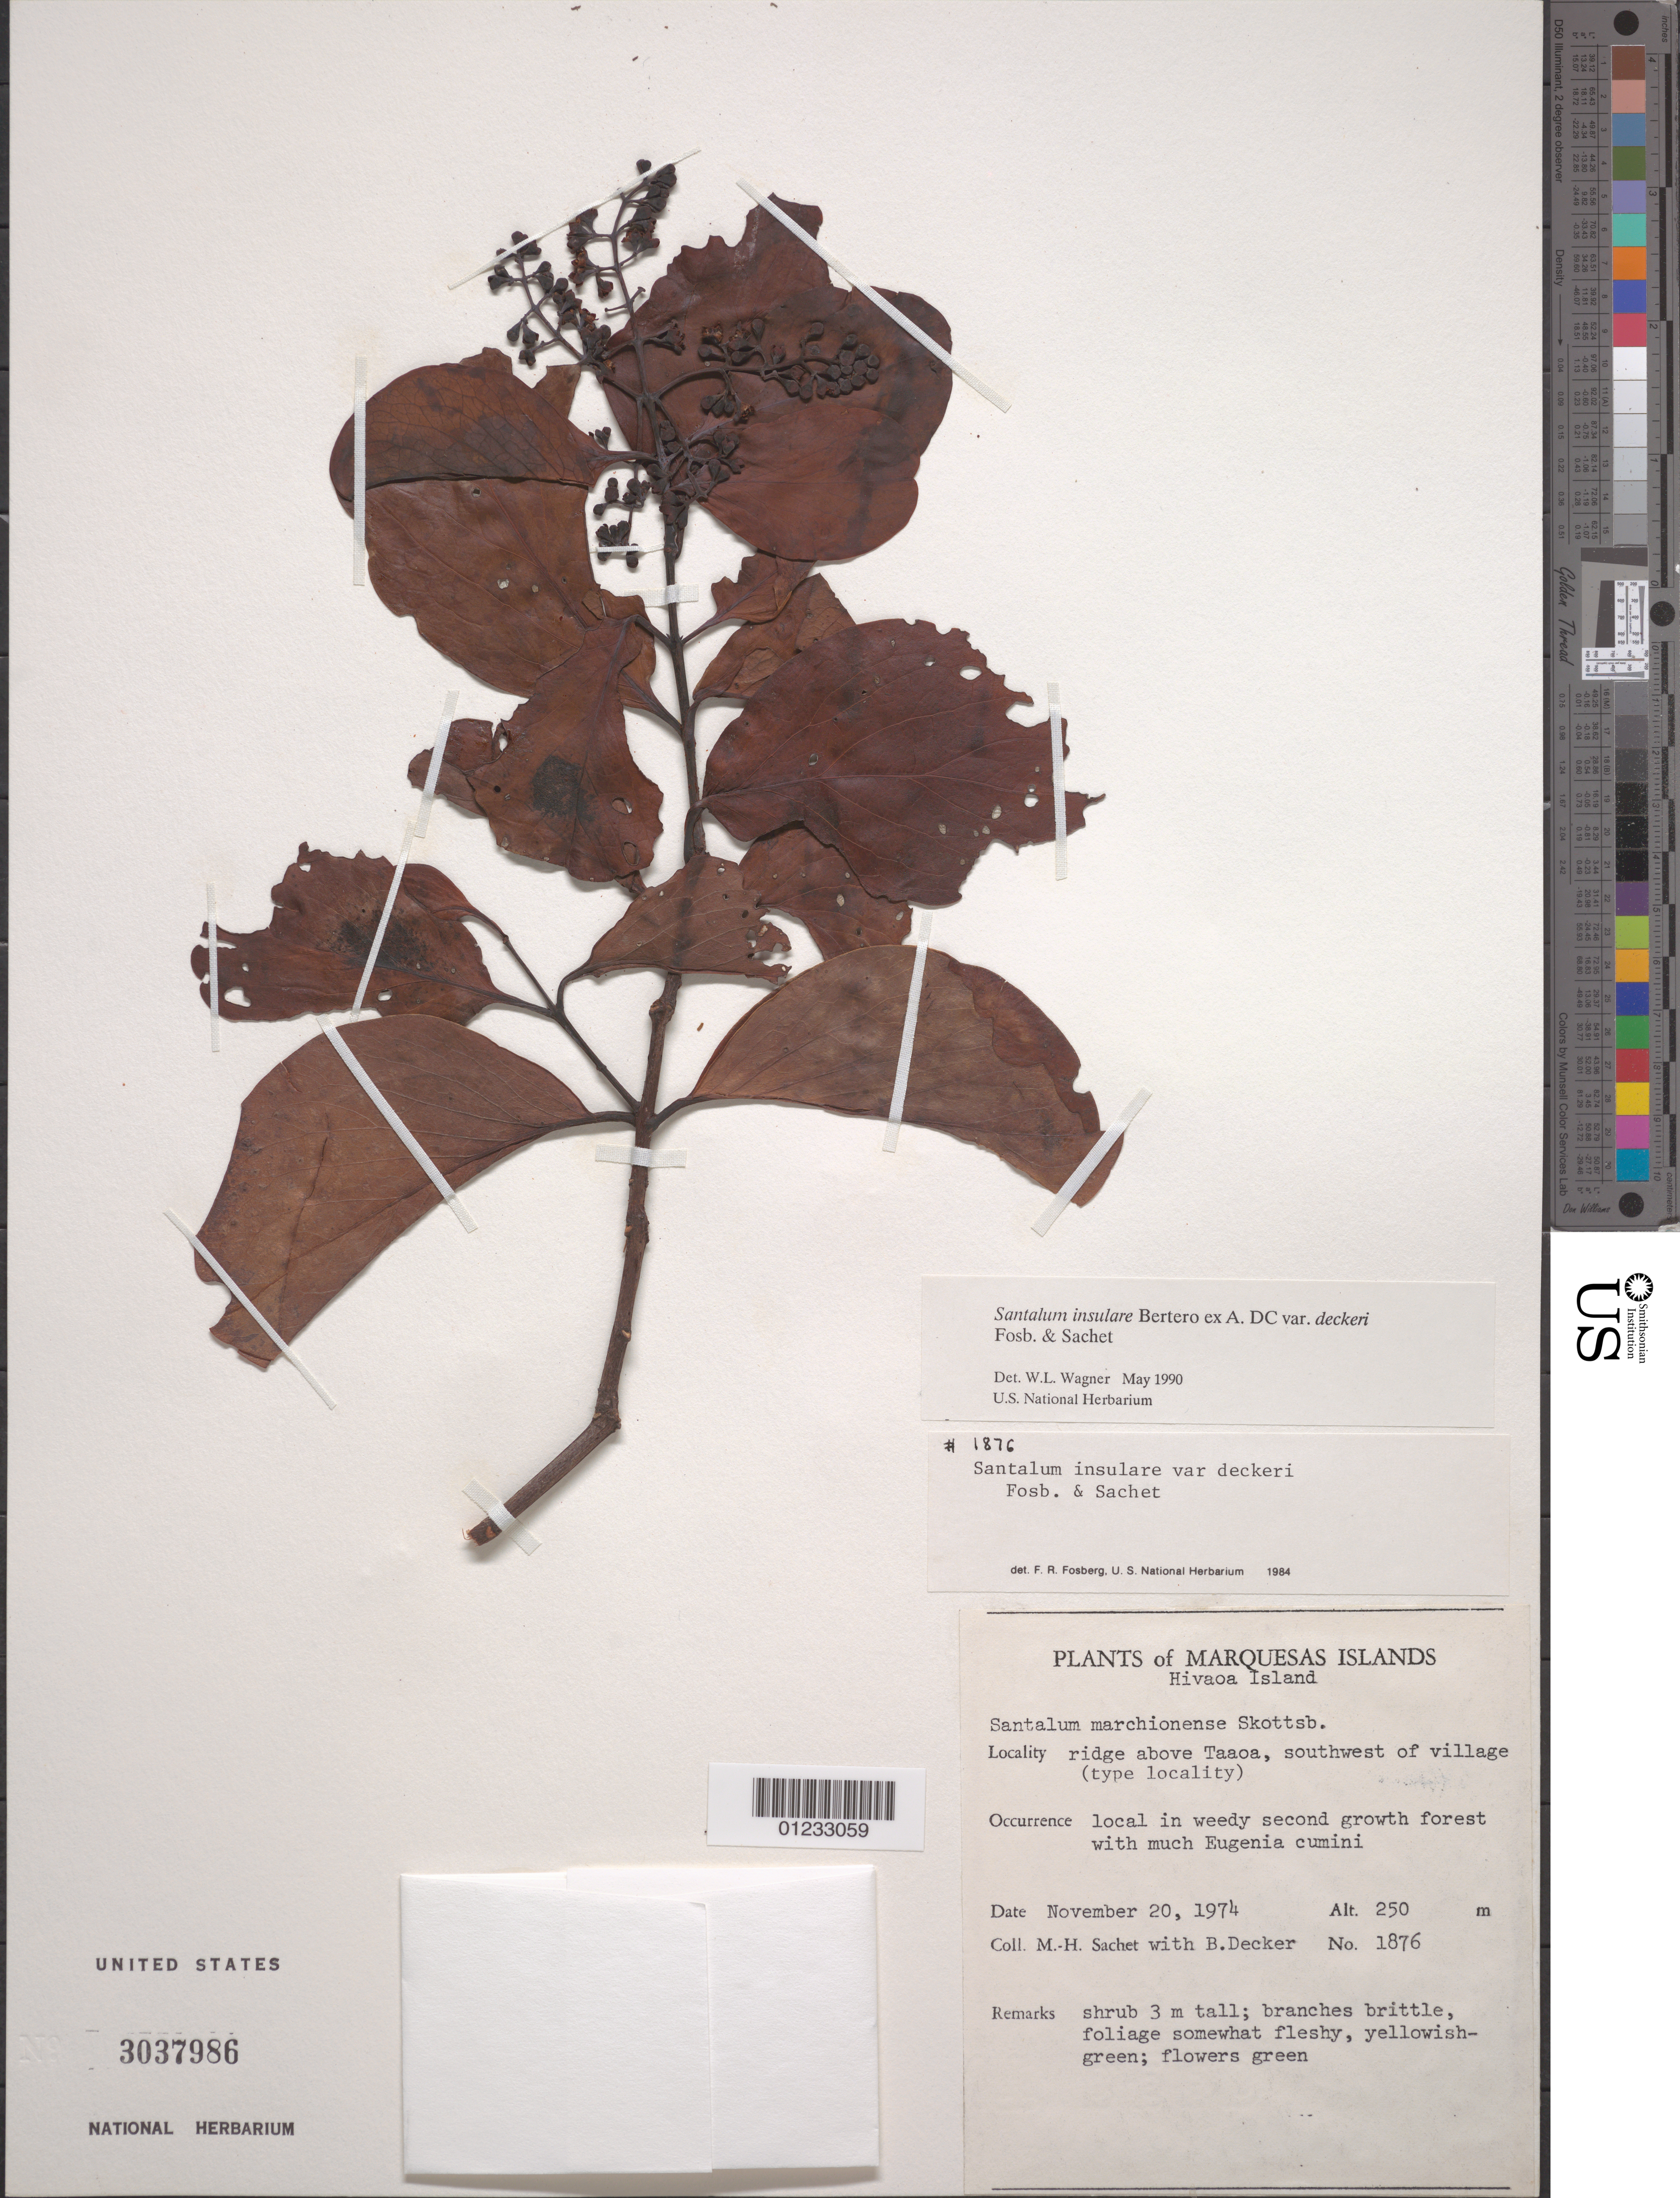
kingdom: Plantae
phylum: Tracheophyta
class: Magnoliopsida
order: Santalales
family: Santalaceae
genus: Santalum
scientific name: Santalum insulare var. marchionense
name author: (Skottsb.) Skottsb.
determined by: Wagner, W. L., (BOT), Smithsonian Institution - National Museum of Natural History (UNITED STATES)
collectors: M.-H. Sachet & B. G. Decker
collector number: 1876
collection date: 1974-11-20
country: French Polynesia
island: Hiva Oa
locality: ridge above Taaoa, SW of village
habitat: Local in weedy second growth forest with much Eugenia cumini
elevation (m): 250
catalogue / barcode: US 3037986